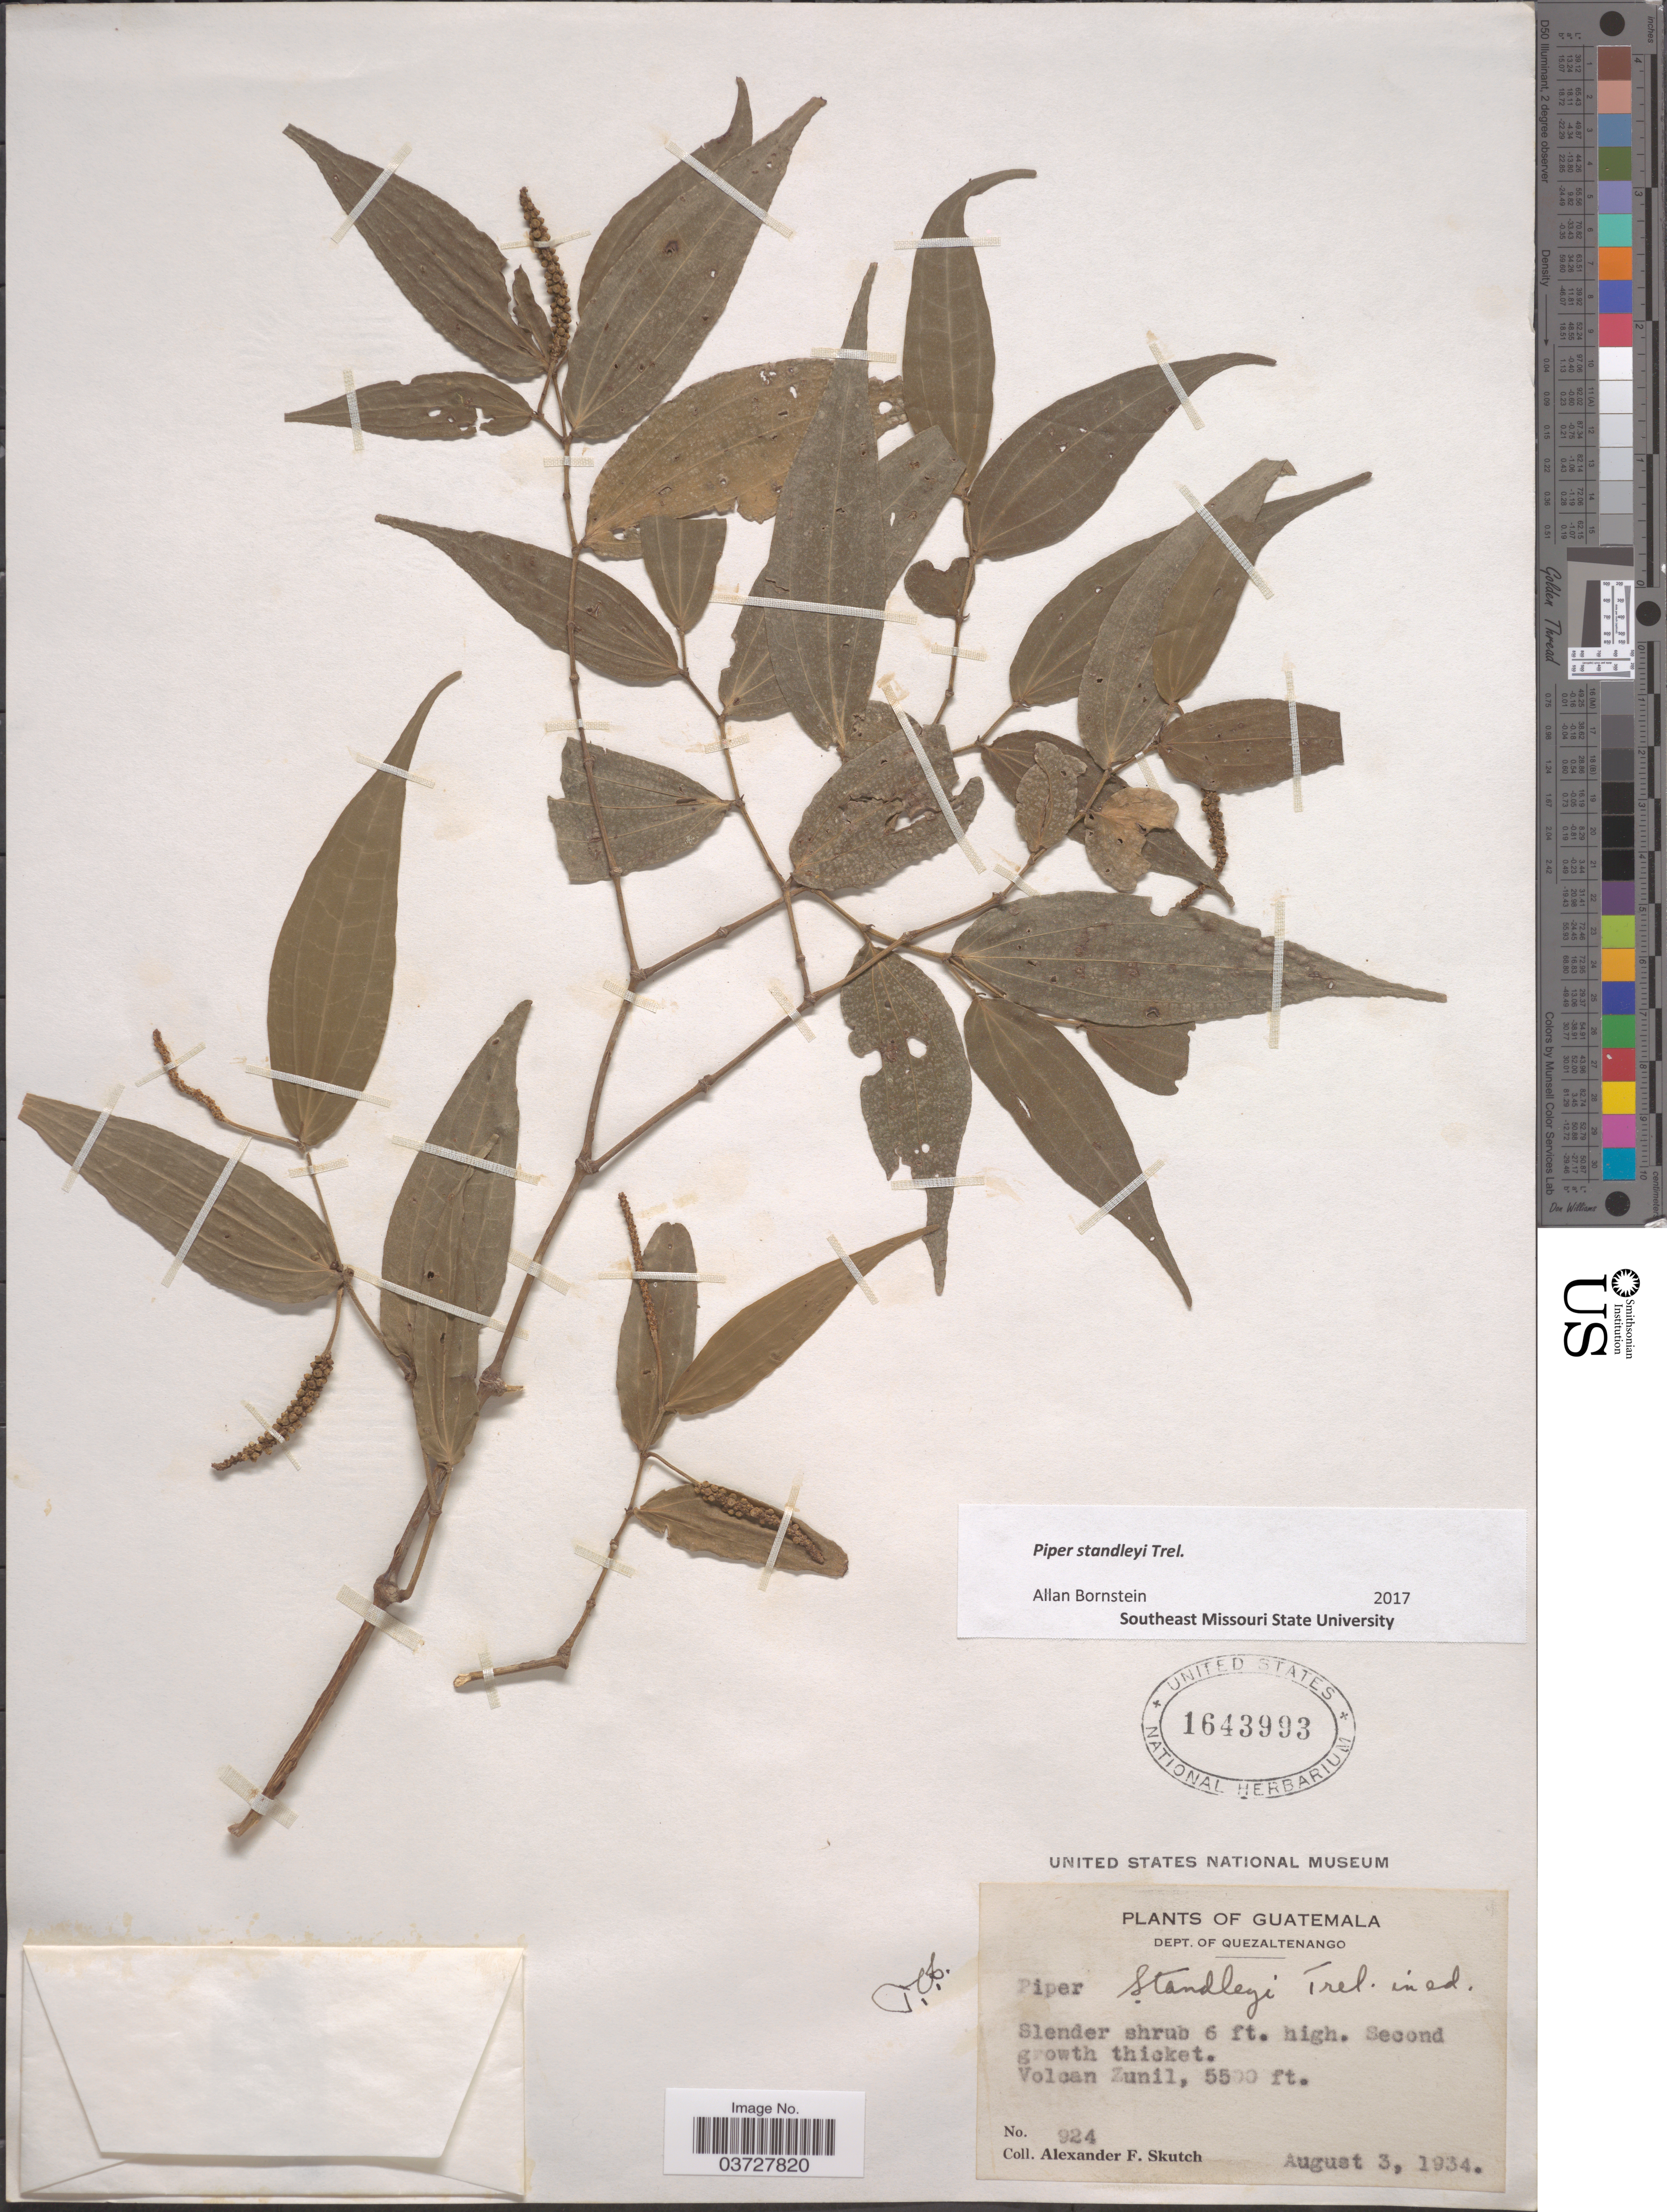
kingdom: Plantae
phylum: Tracheophyta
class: Magnoliopsida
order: Piperales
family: Piperaceae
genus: Piper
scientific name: Piper standleyi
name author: Trel.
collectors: A. F. Skutch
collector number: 924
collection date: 1934-08-03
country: Guatemala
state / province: Quetzaltenango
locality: Dept. of Quezaltenango. Volcan Zunil.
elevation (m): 1676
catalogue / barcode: US 1643993